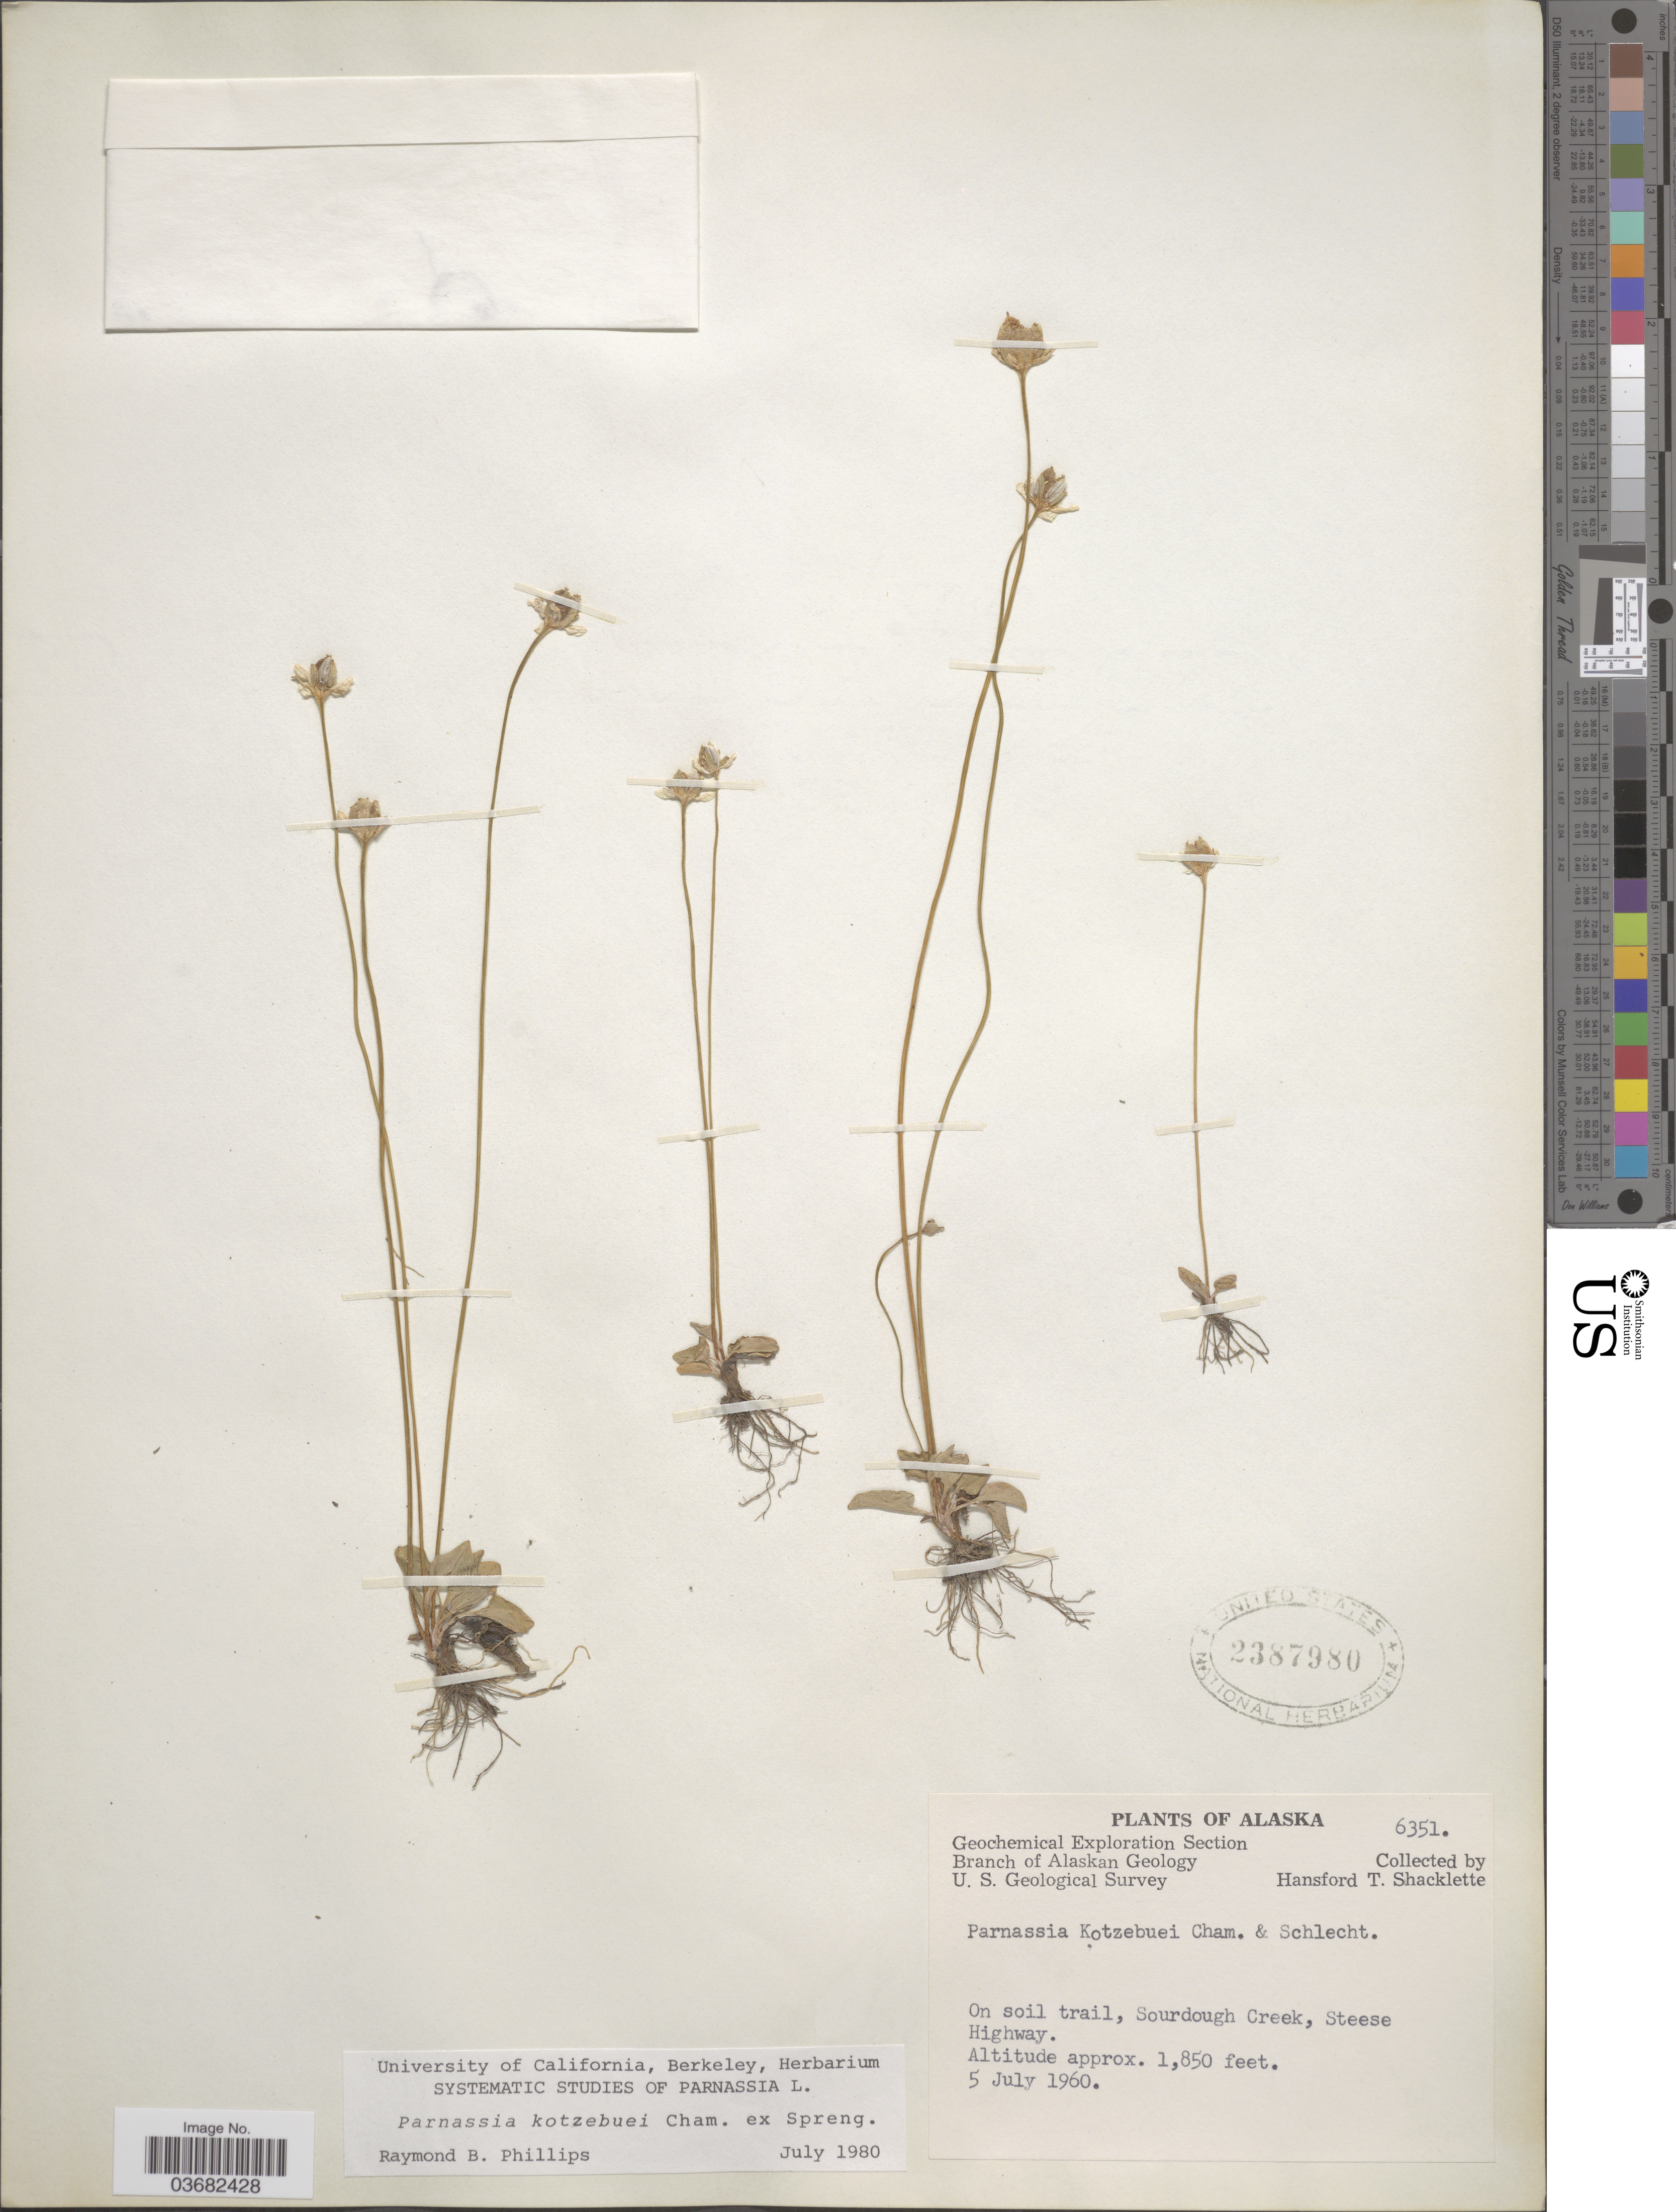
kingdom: Plantae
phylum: Tracheophyta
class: Magnoliopsida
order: Celastrales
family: Parnassiaceae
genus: Parnassia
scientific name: Parnassia kotzebuei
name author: Cham. ex Spreng.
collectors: H. Schacklette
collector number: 6351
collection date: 1960-07-05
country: United States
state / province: Alaska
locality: Geochemical Exploration Section. Branch of Alaskan Geology. U. S. Geological Survey. On soil trail, SOurdough Creek, Steese Highway.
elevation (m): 564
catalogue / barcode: US 2387980